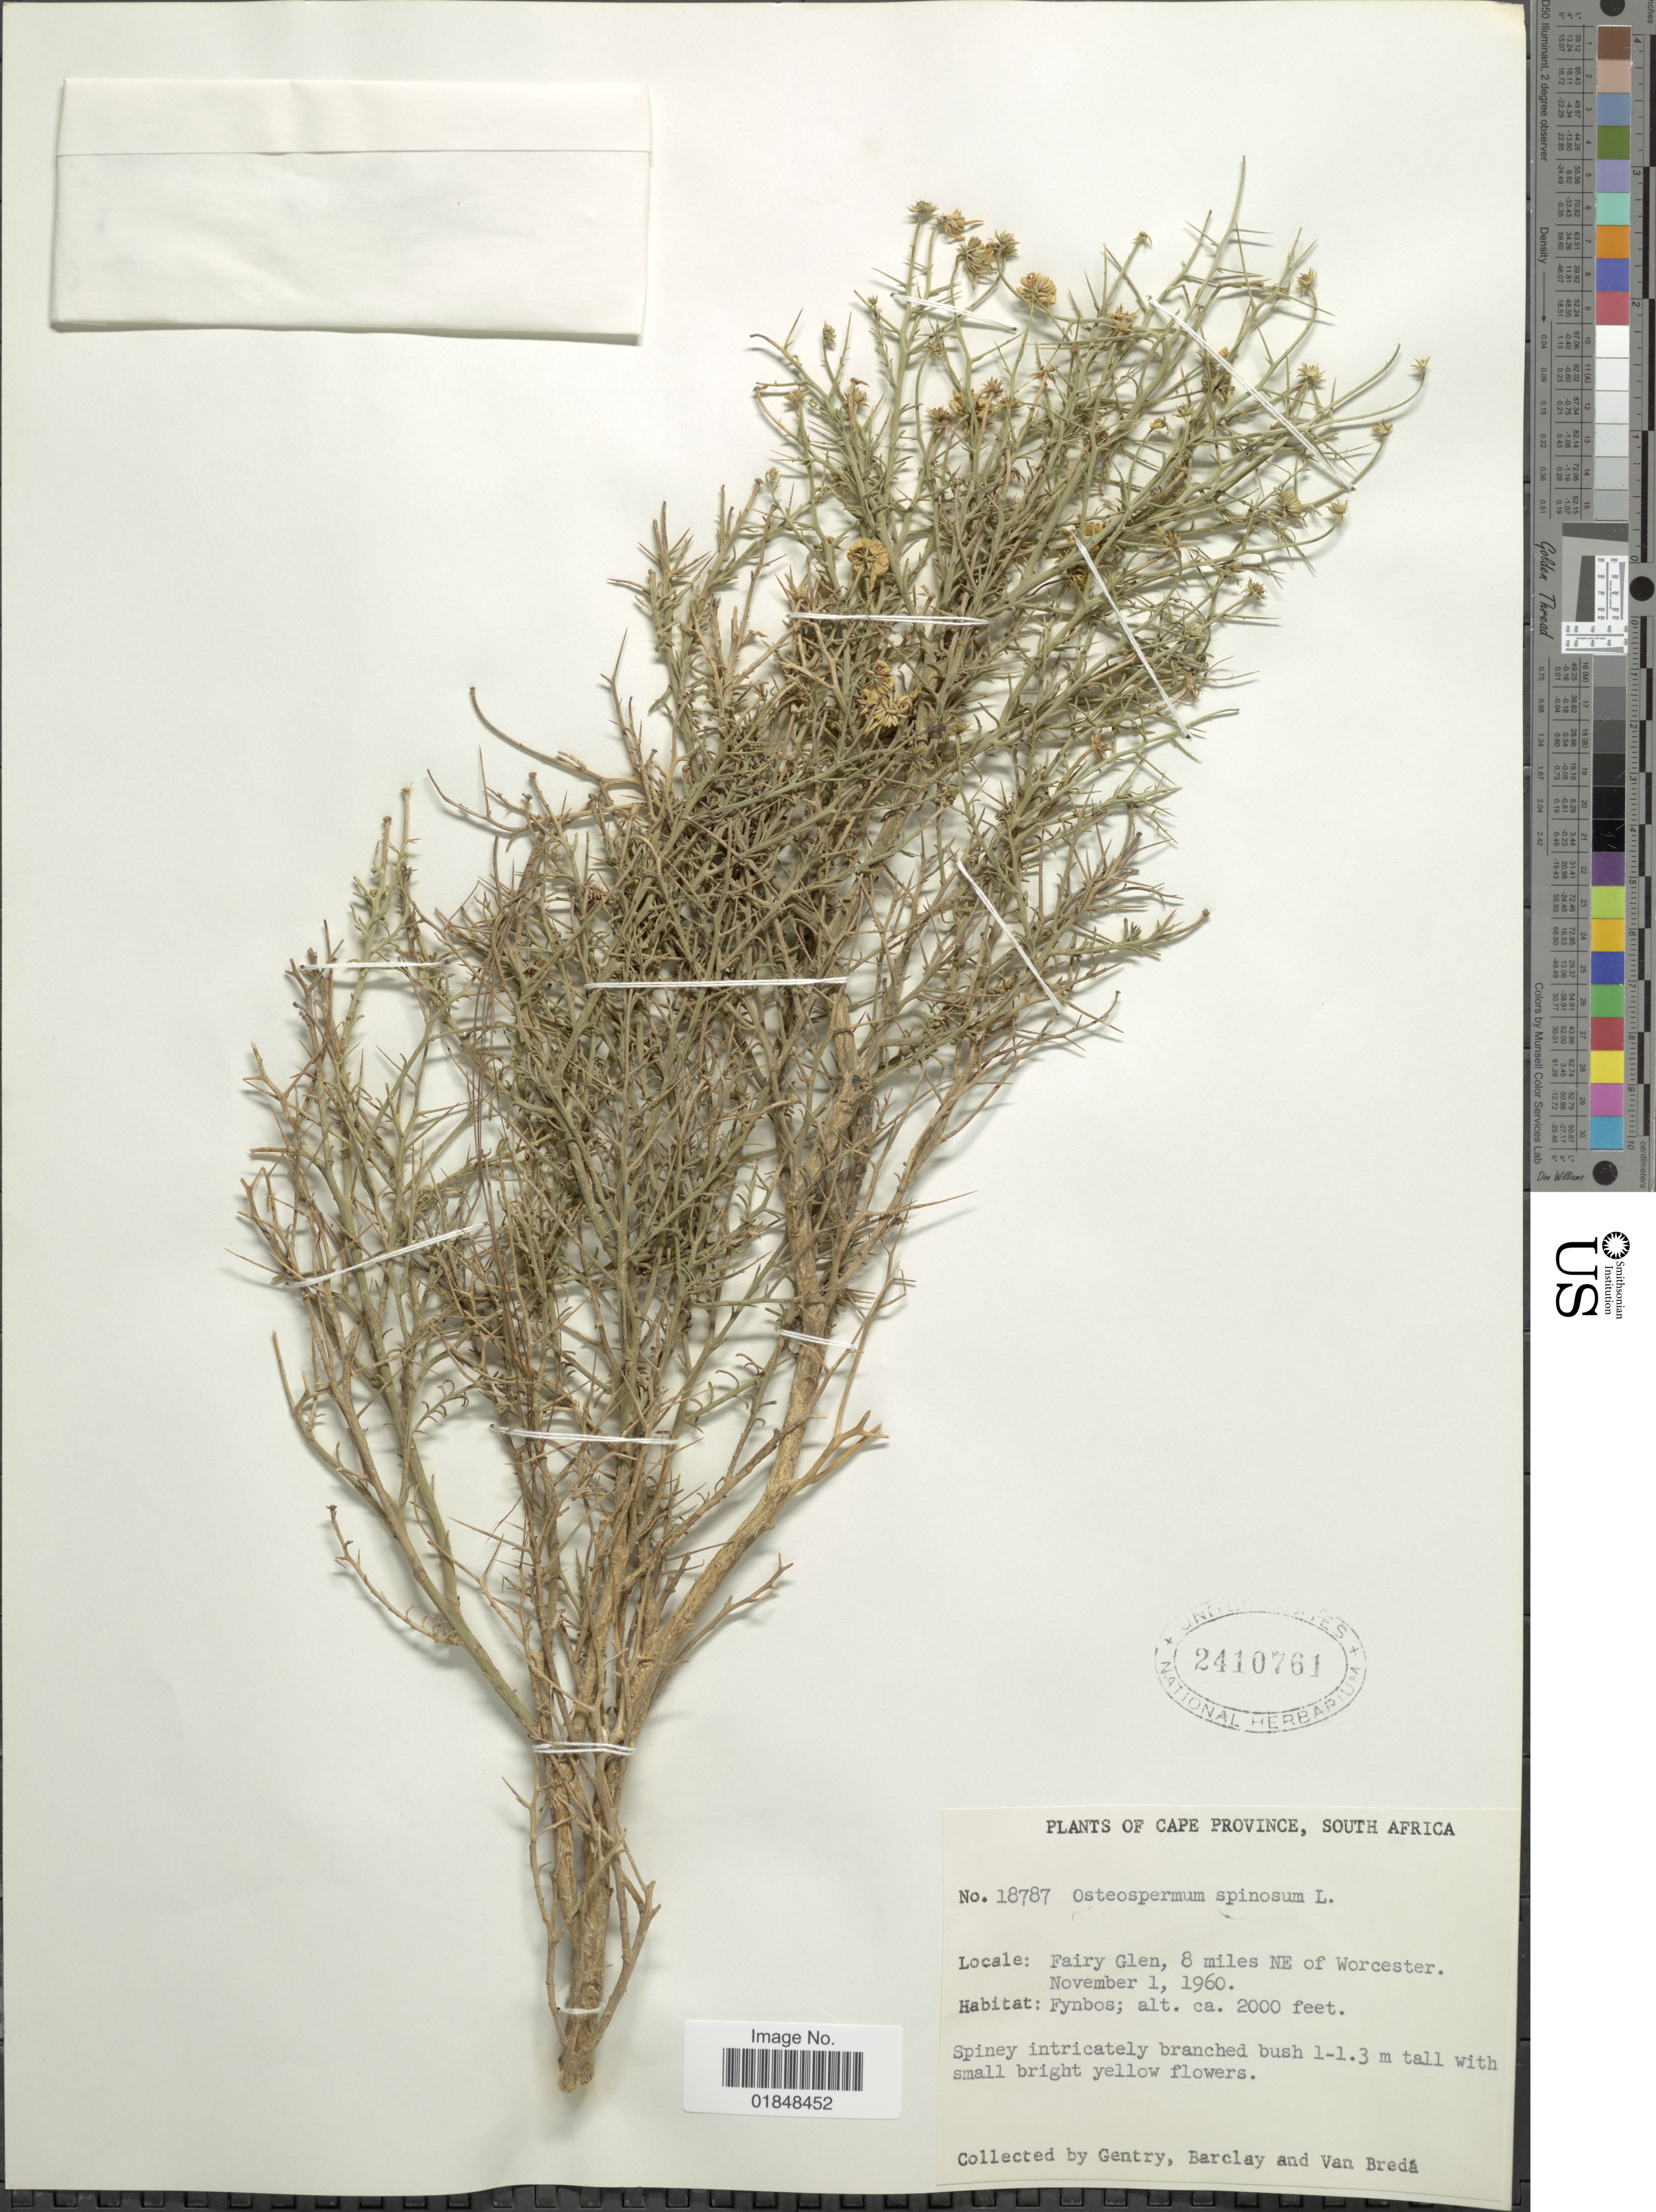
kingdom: Plantae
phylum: Tracheophyta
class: Magnoliopsida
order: Asterales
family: Asteraceae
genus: Osteospermum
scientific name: Osteospermum spinosum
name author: L.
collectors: Gentry, --, -- Barclay & P. Van Breda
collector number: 18787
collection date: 1960-11-01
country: South Africa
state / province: Western Cape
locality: Fairy Glen, 8 miles NE of Worcester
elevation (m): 610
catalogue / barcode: US 2410761